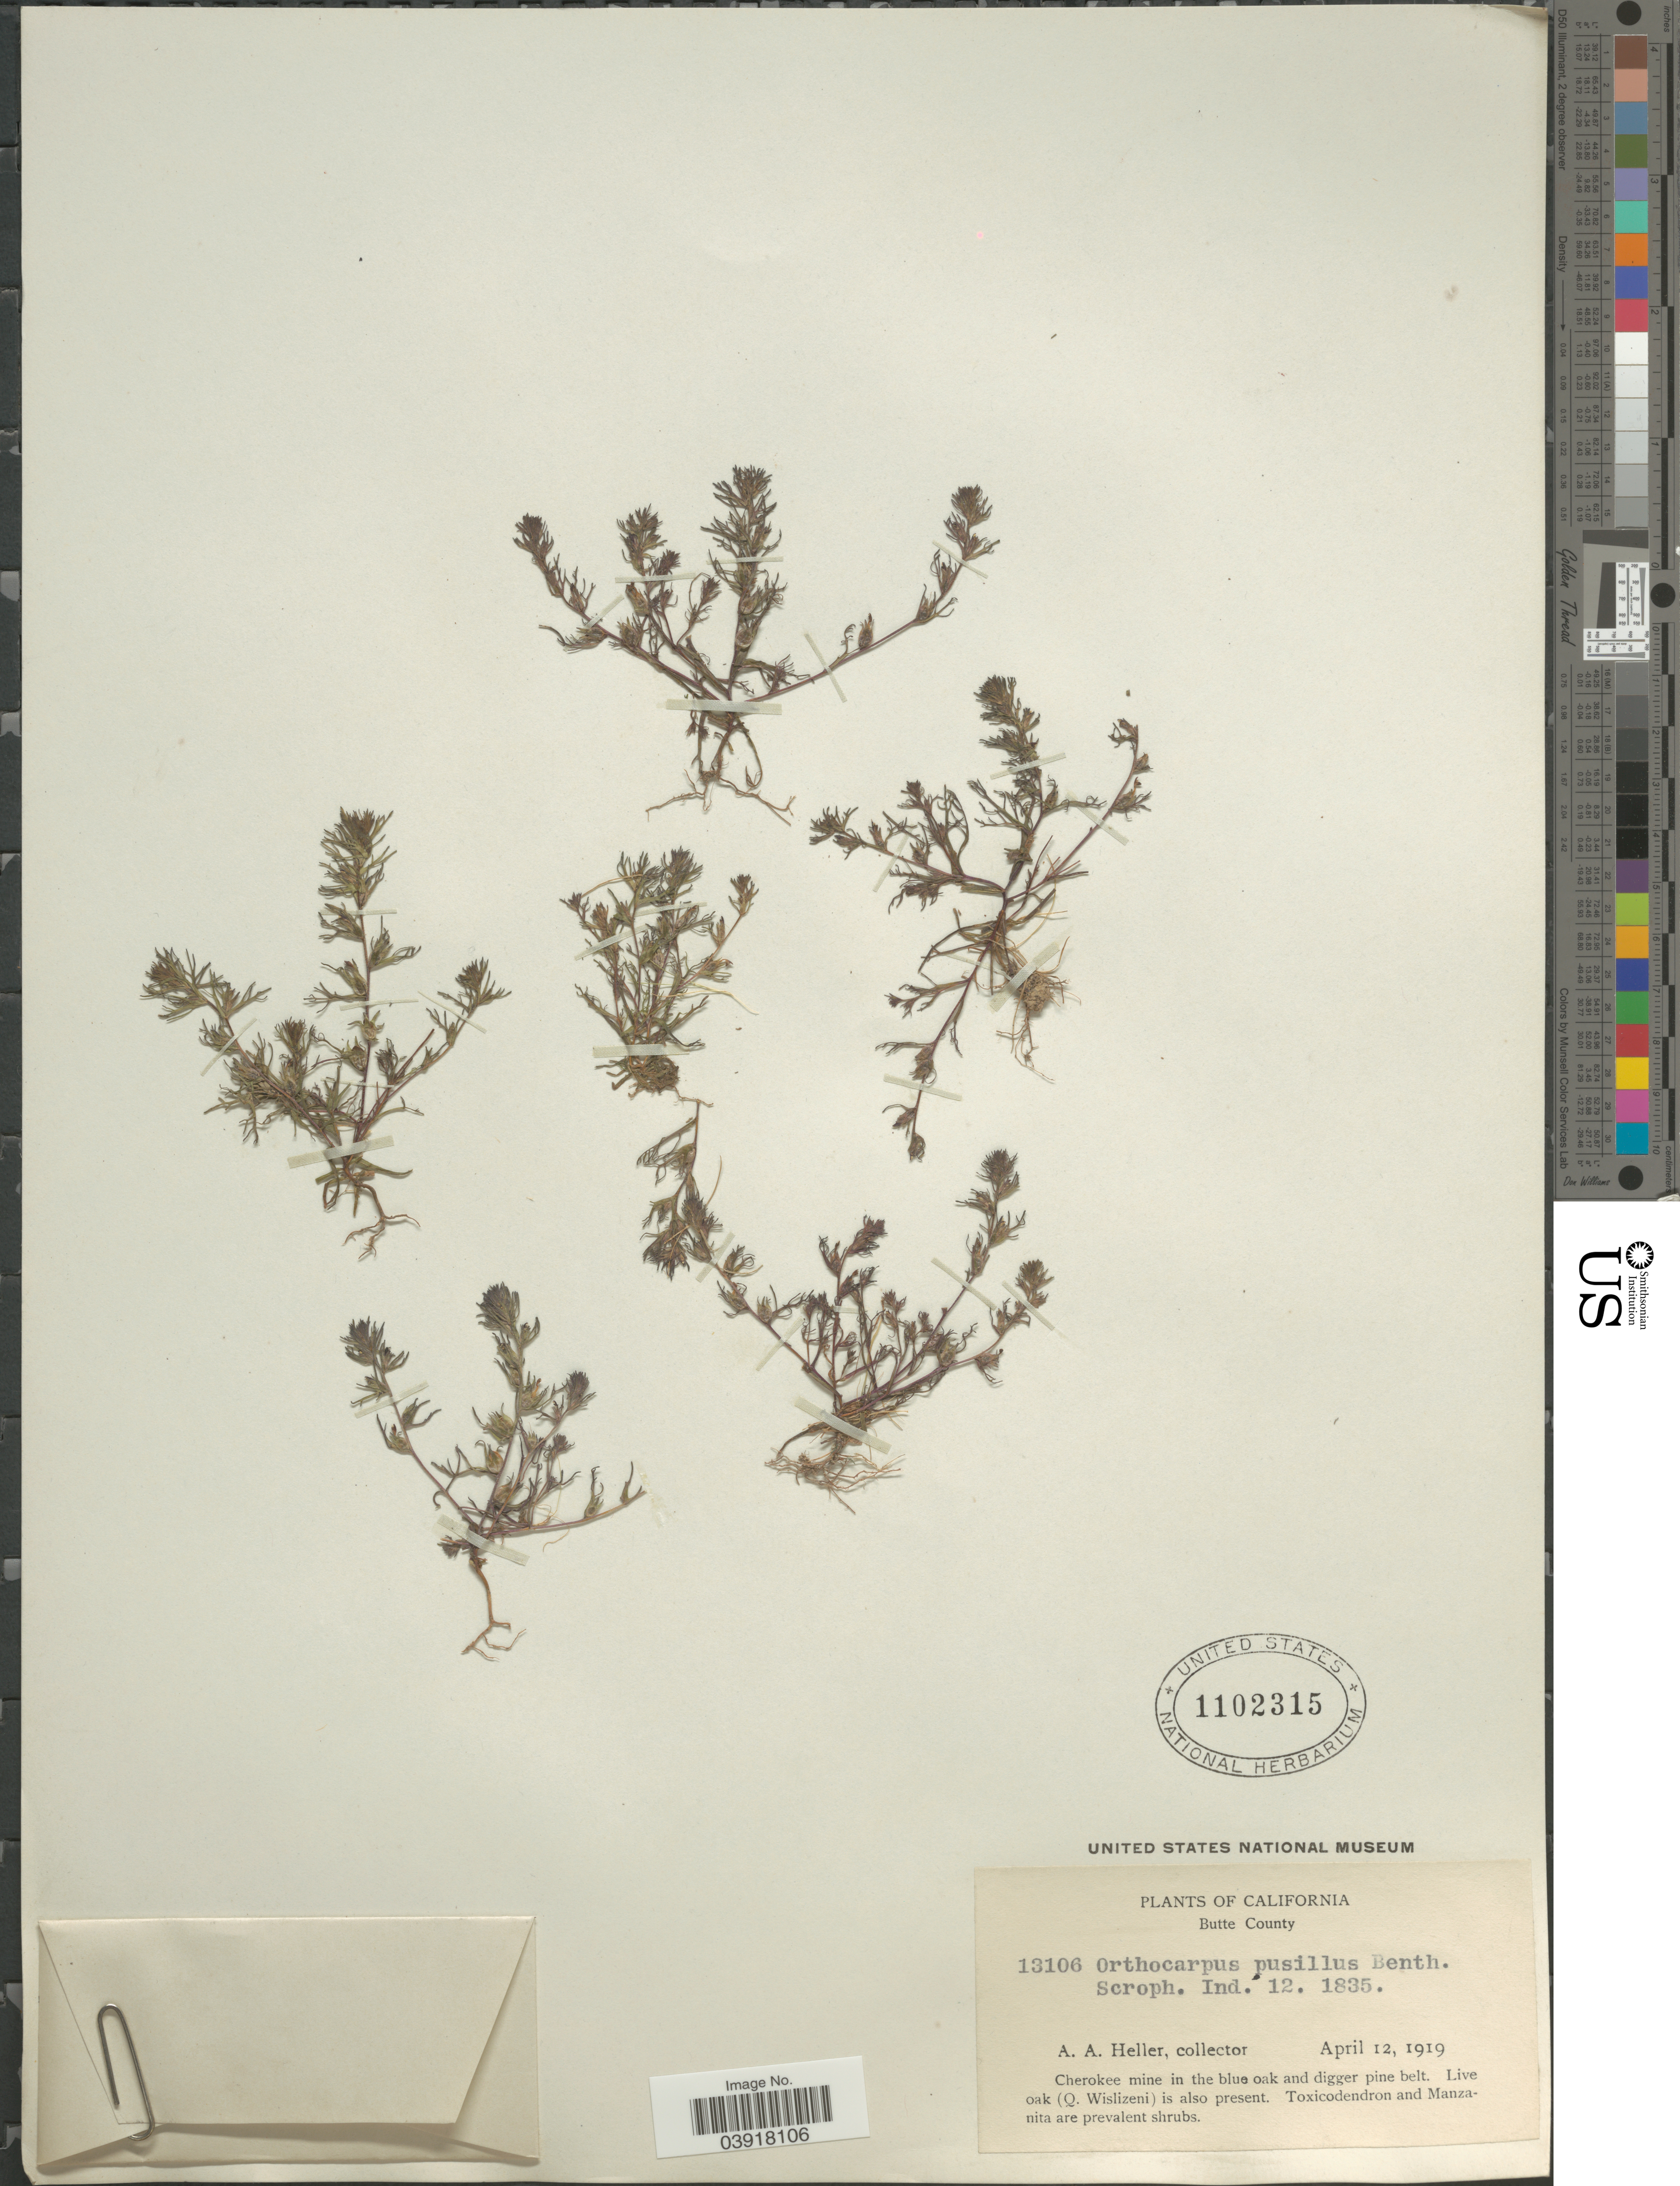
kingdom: Plantae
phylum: Tracheophyta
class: Magnoliopsida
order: Lamiales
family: Orobanchaceae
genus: Orthocarpus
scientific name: Orthocarpus pusillus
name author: Benth.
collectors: A. A. Heller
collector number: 13106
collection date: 1919-04-12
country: United States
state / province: California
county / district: Butte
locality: Butte County. Cherokee mine in the blue oak and digger pine belt.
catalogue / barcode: US 1102315